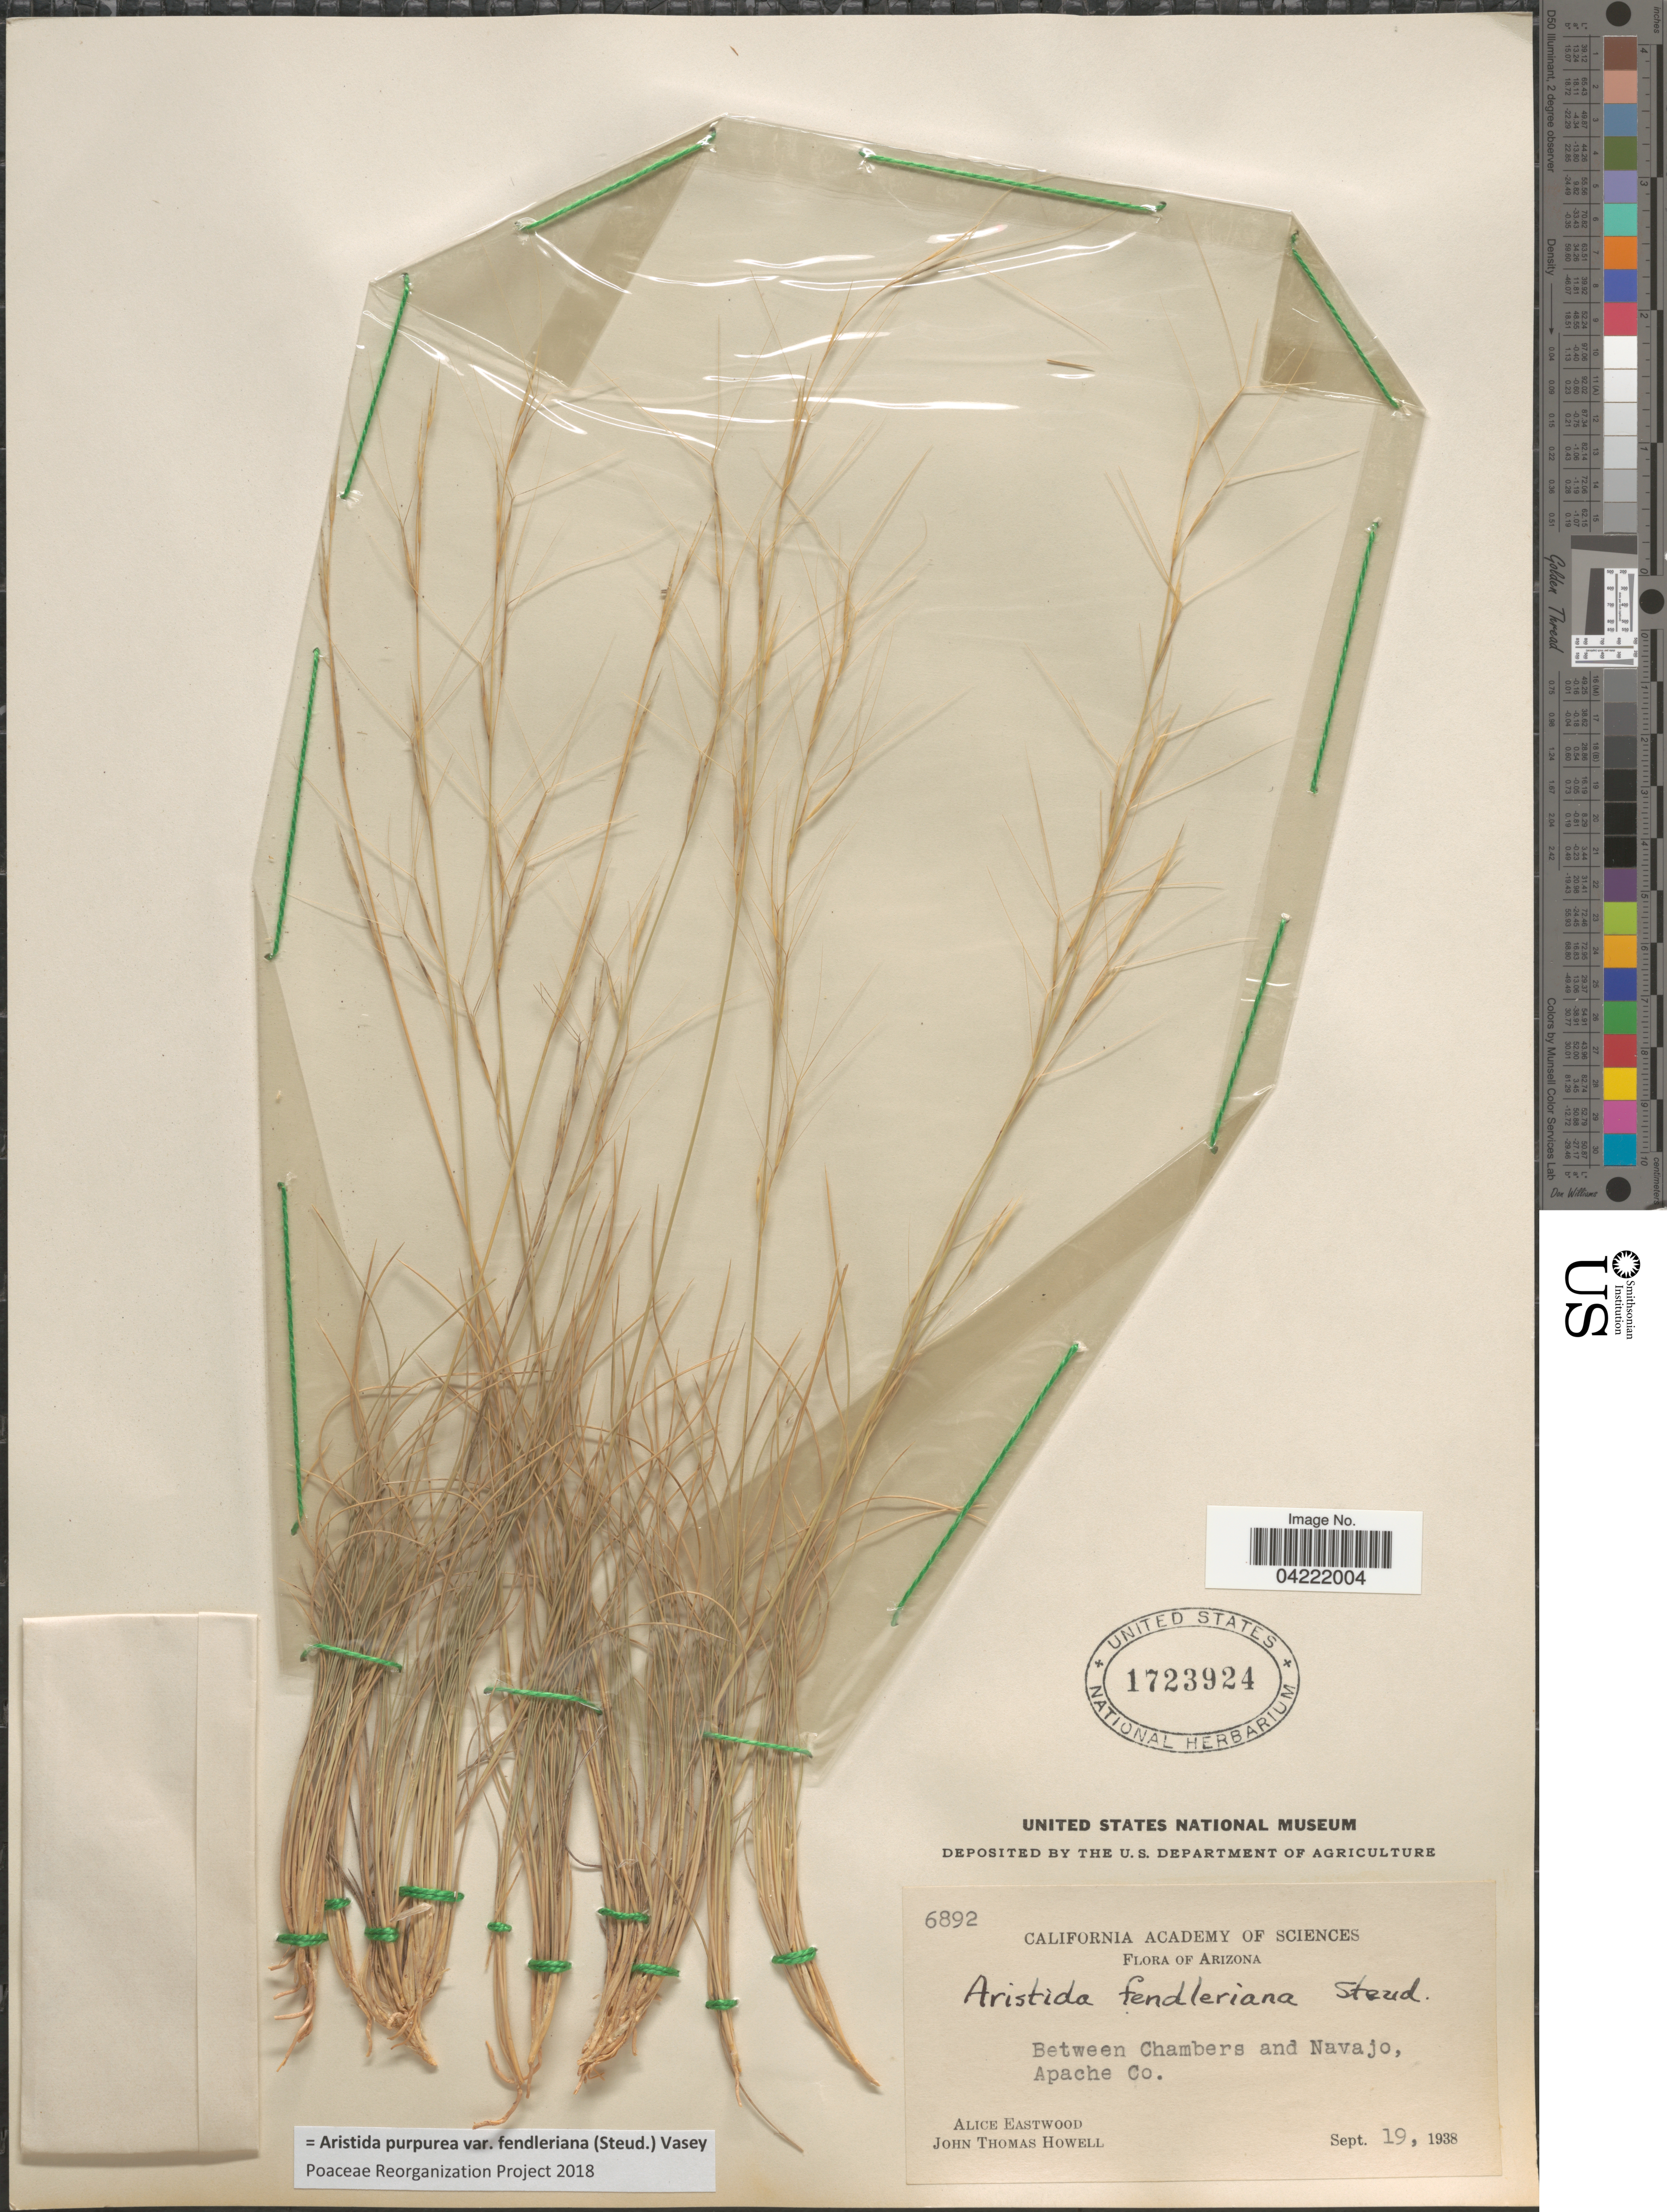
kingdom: Plantae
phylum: Tracheophyta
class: Liliopsida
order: Poales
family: Poaceae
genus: Aristida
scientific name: Aristida purpurea var. fendleriana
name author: (Steud.) Vasey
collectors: A. Eastwood & J. T. Howell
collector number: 6892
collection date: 1938-09-19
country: United States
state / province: Arizona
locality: Between Chambers and Navajo, Apache Co.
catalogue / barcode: US 1723924